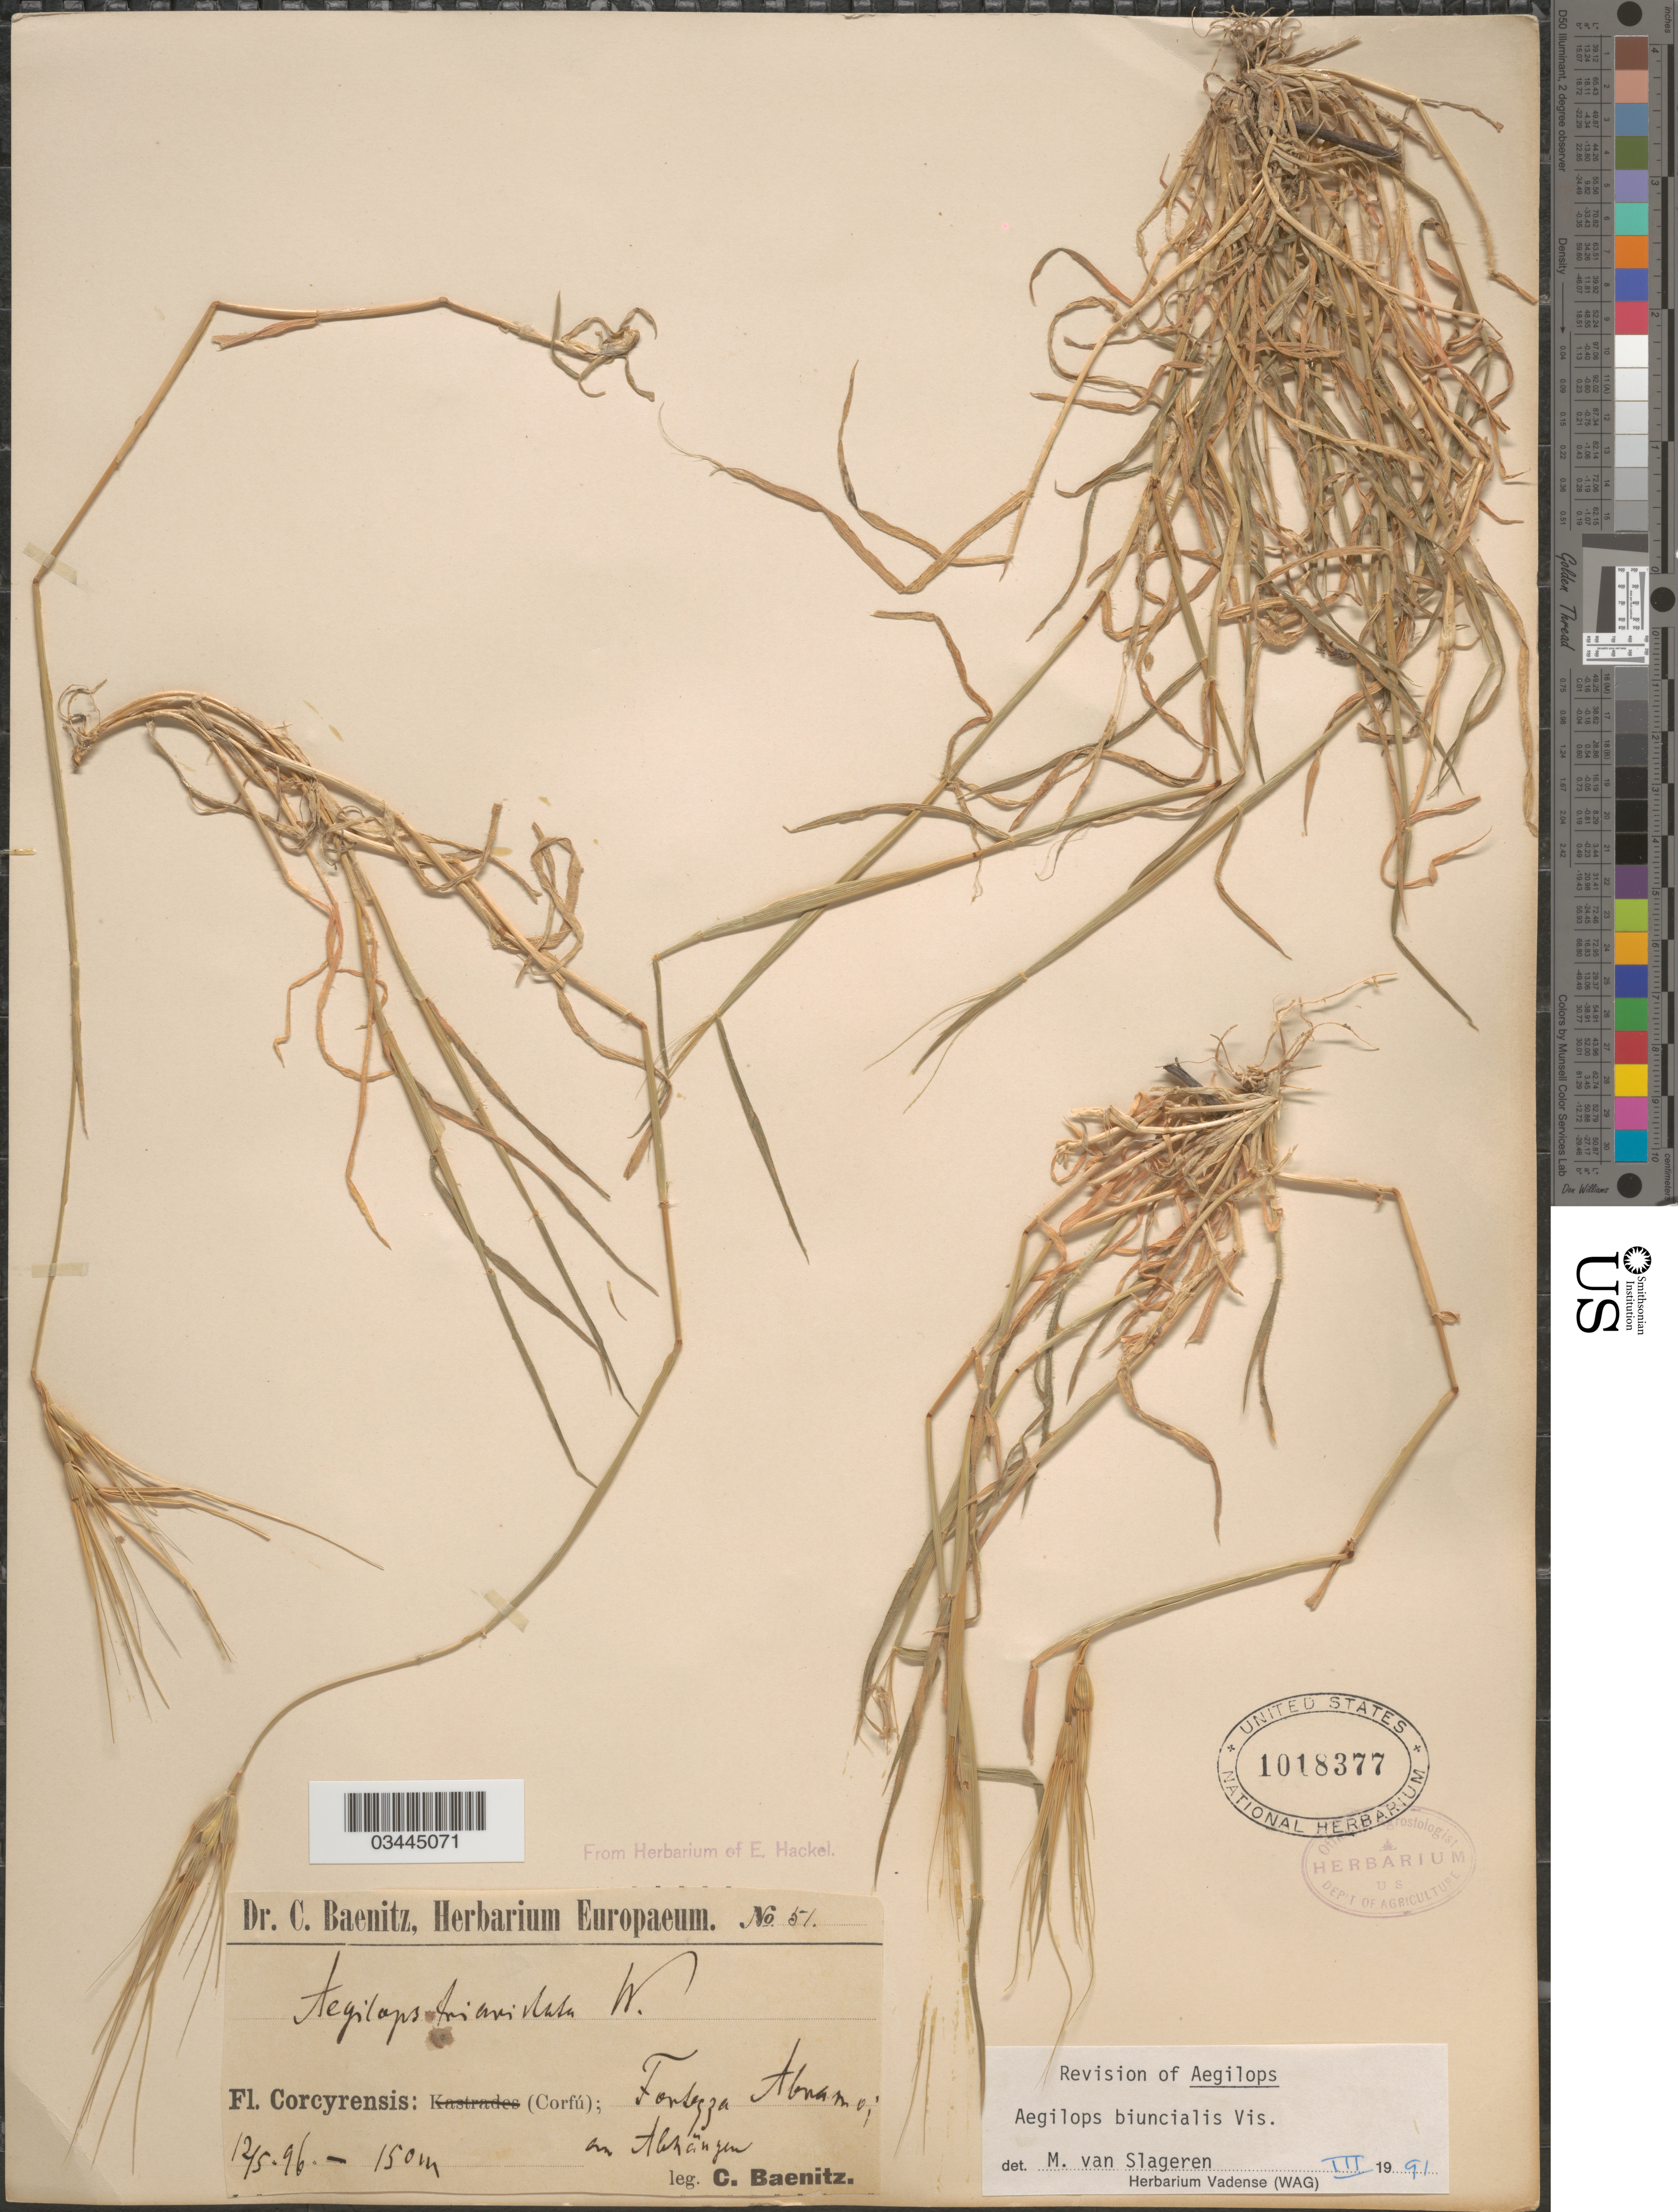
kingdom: Plantae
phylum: Tracheophyta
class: Liliopsida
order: Poales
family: Poaceae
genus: Aegilops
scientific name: Aegilops biuncialis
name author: Vis.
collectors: C. G. Baenitz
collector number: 51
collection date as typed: Transcribed d/m/y: 12/5/96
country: Greece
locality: Corcyrensis: (Corfú); Fontezza Abnamo.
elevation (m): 150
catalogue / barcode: US 1018377